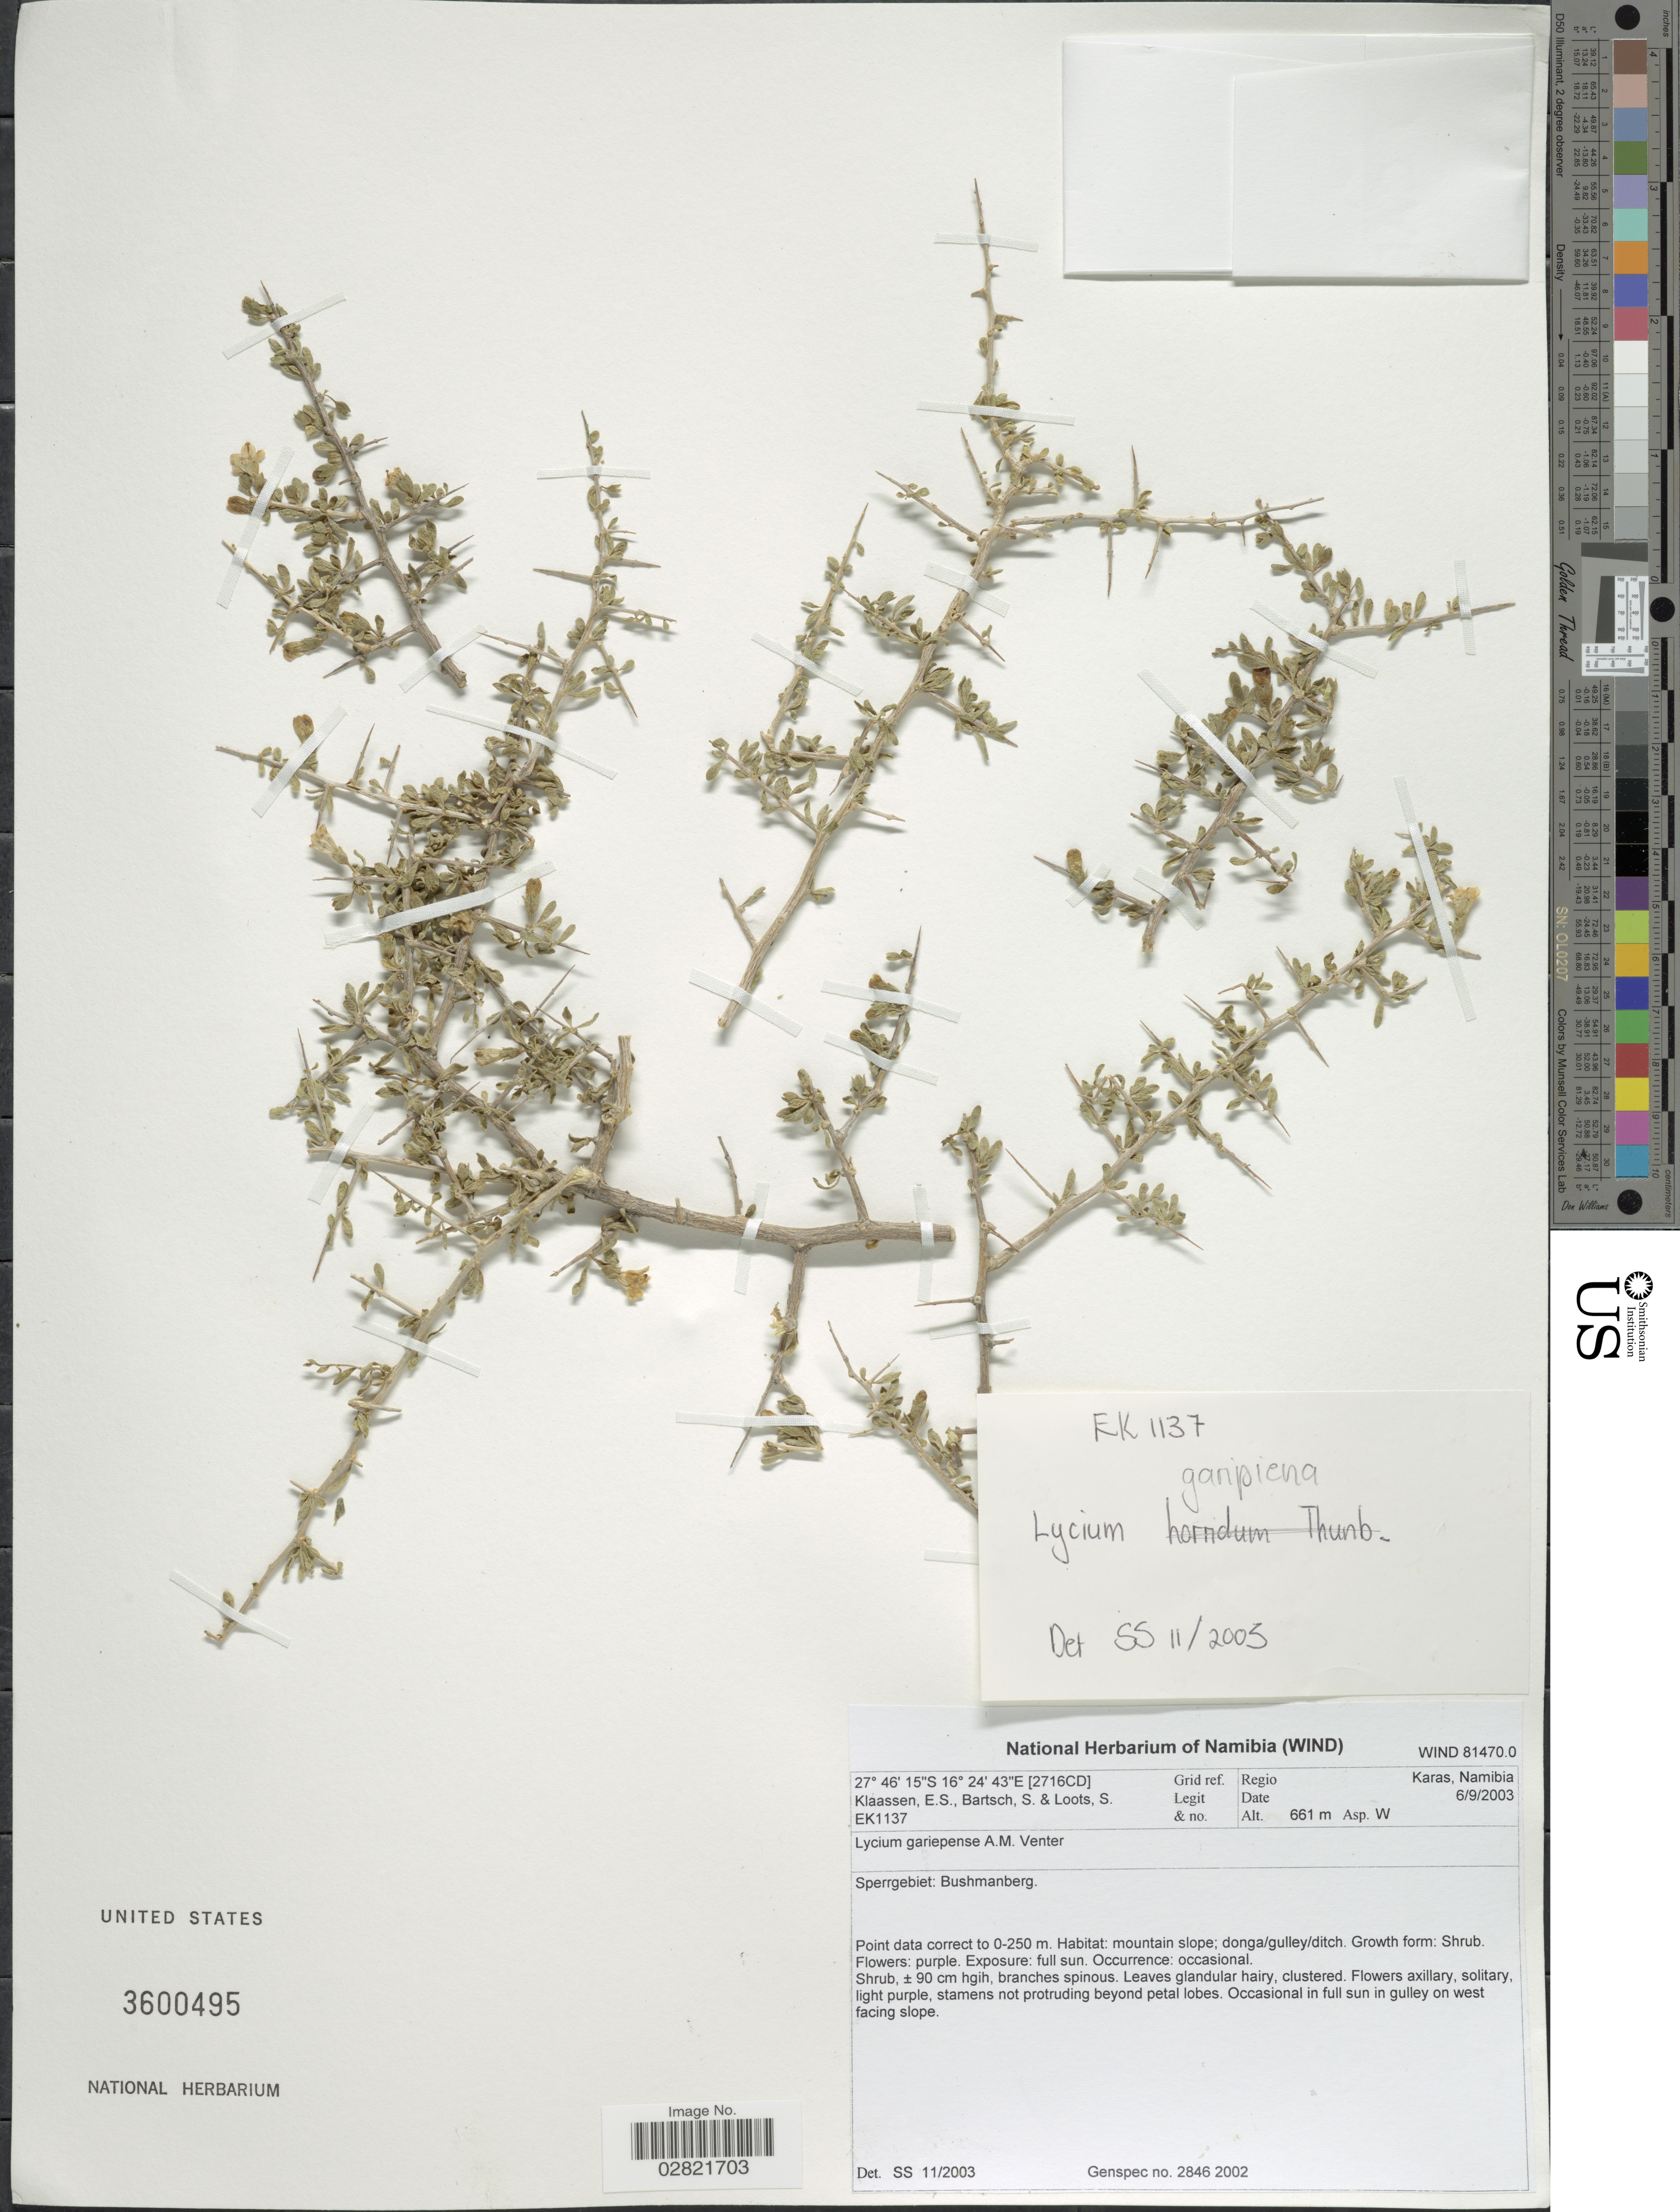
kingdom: Plantae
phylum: Tracheophyta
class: Magnoliopsida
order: Solanales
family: Solanaceae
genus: Lycium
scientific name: Lycium gariepense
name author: A.M.Venter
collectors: E. S. Klaassen, S. Bartsch & S. Loots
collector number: EK1137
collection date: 2003-09-06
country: Namibia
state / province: Karas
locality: [2716CD] Grid ref. Regio Karas. Sperrgebiet: Bushmanberg.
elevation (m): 661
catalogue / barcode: US 3600495